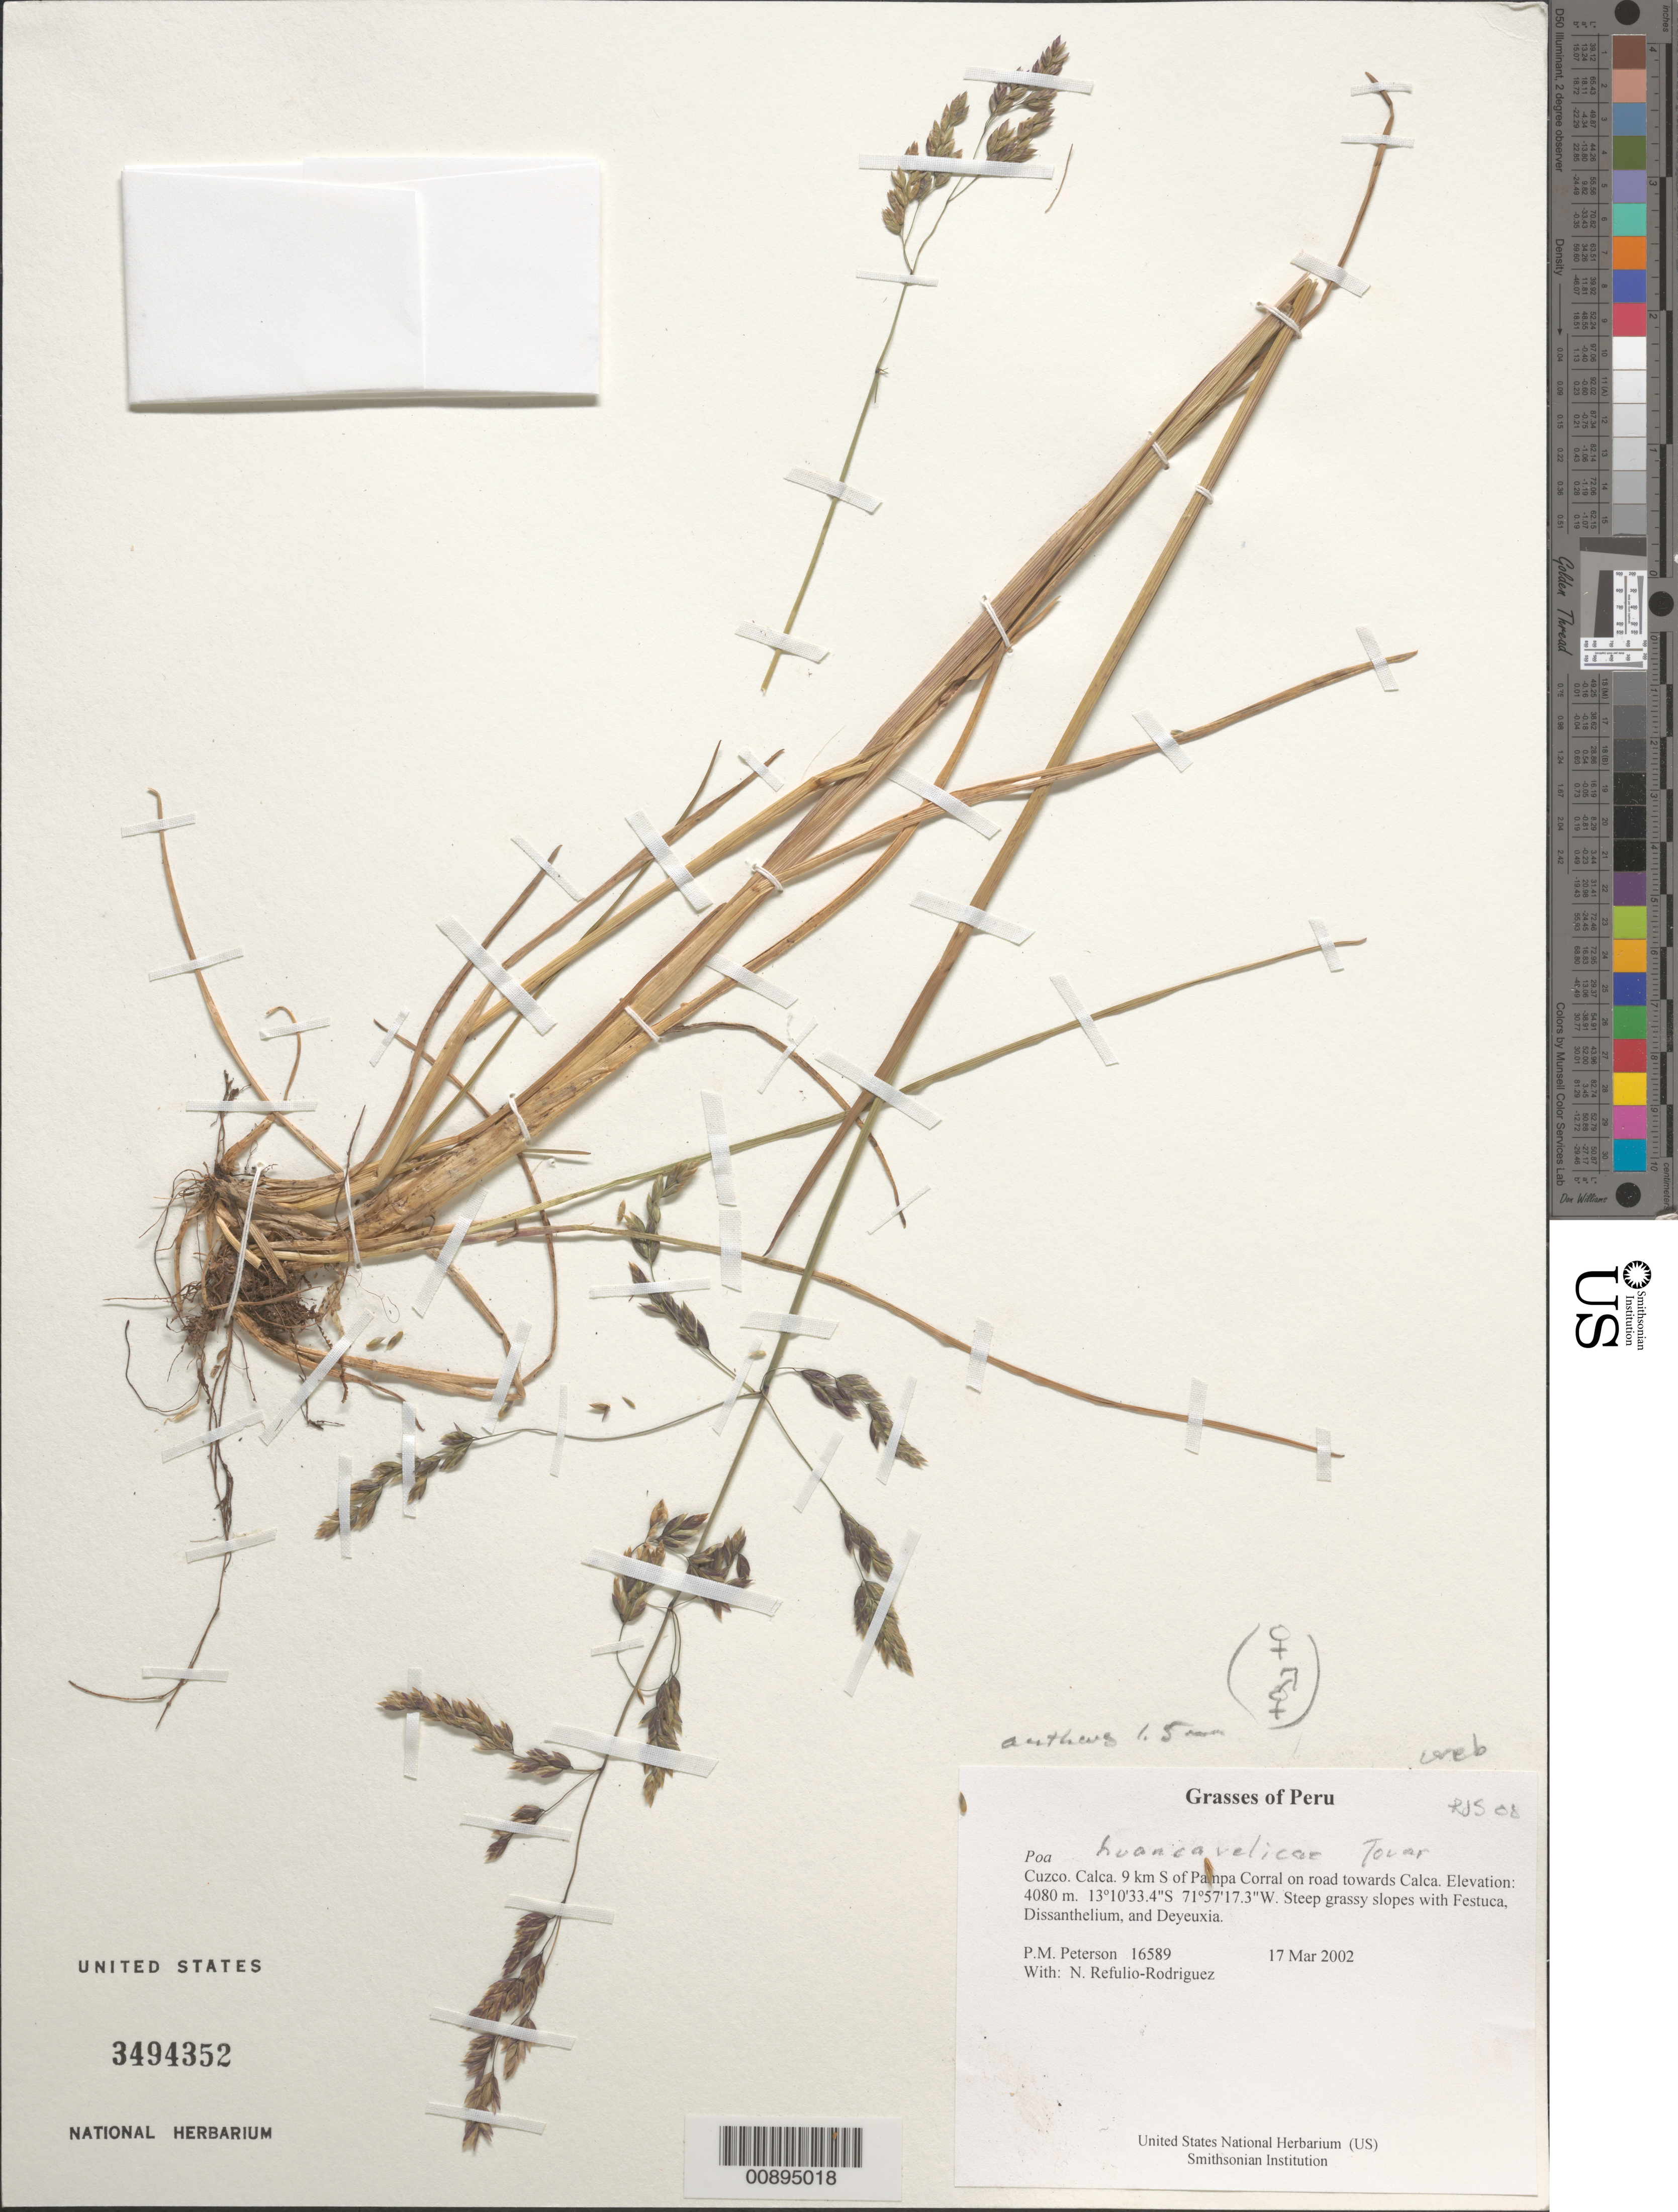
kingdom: Plantae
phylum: Tracheophyta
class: Liliopsida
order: Poales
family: Poaceae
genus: Poa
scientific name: Poa huancavelicae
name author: Tovar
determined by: Soreng, Robert J., Research Associate (BOT), Smithsonian Institution - National Museum of Natural History (UNITED STATES)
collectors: P. M. Peterson & N. Refulio-Rodríguez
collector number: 16589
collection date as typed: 17 Mar 2002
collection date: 2002-03-17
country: Peru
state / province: Cusco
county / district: Calca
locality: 9 km S of Pampa Corral on road towards Calca.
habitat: Steep grassy slopes with ~Festuca, Dissanthelium, and Deyeuxia~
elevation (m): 4080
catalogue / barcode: US 3494352